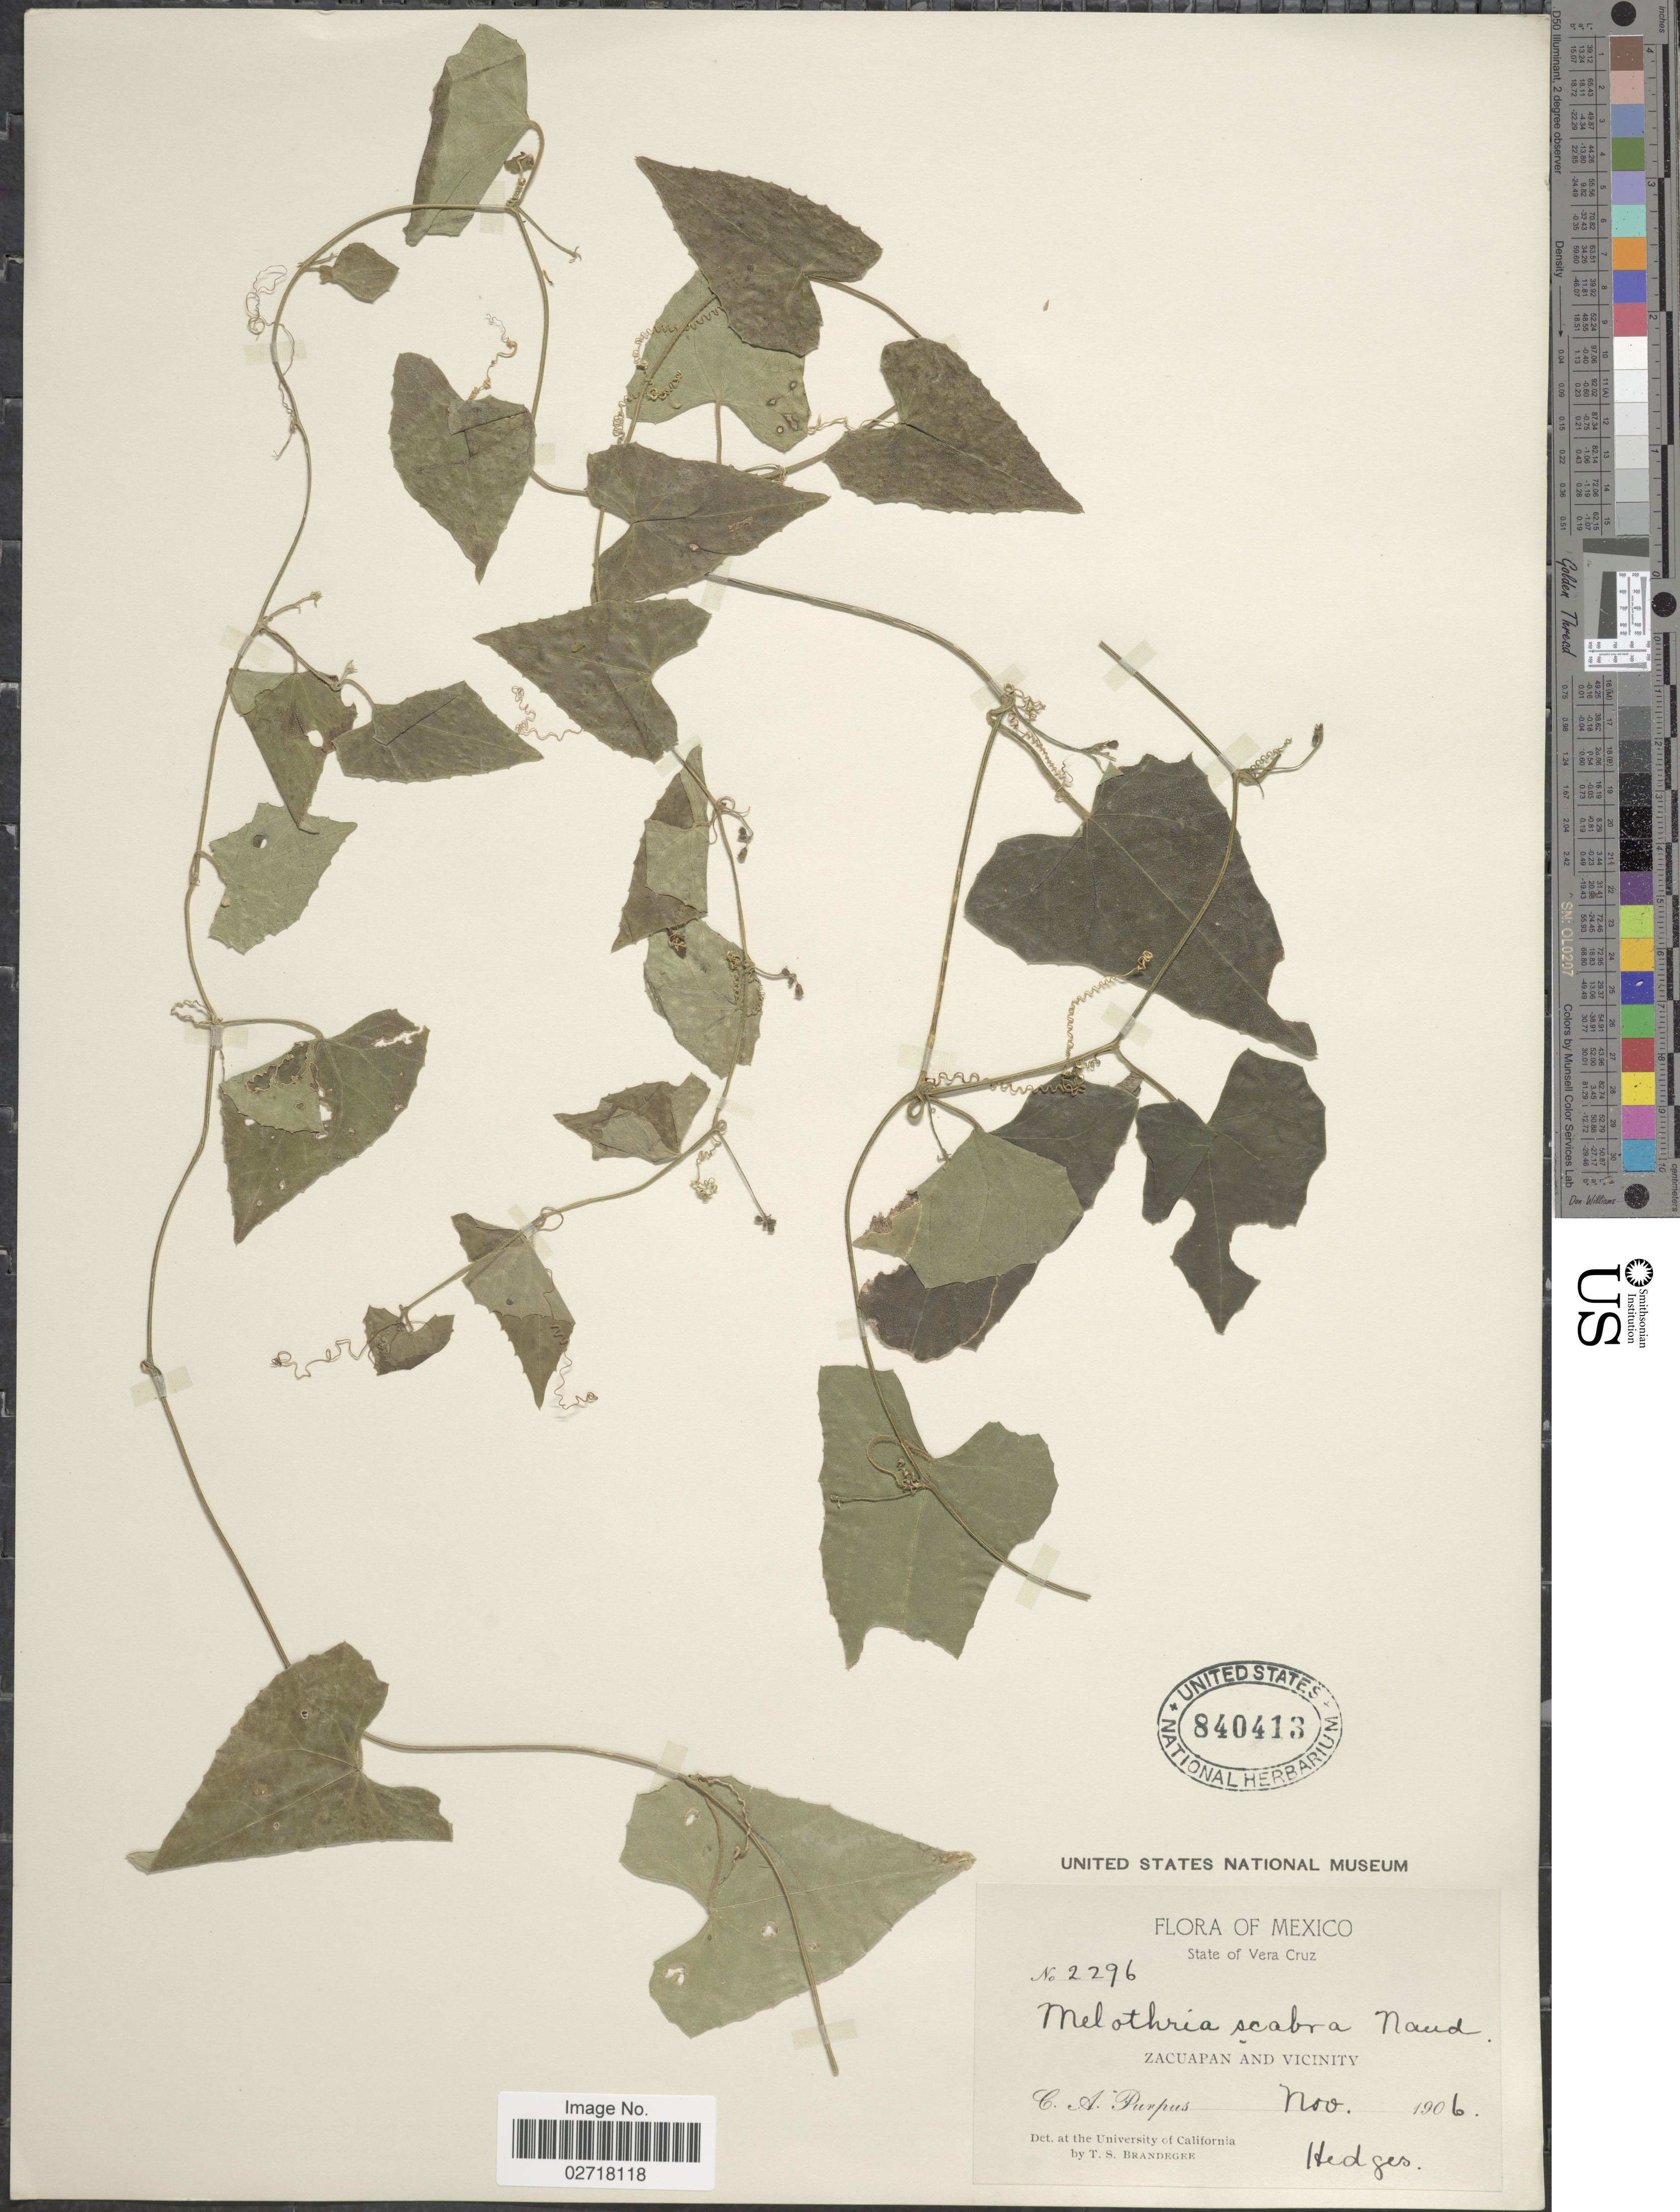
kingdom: Plantae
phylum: Tracheophyta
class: Magnoliopsida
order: Cucurbitales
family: Cucurbitaceae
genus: Melothria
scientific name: Melothria scabra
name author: Naudin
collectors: C. A. Purpus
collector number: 2296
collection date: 1906-11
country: Mexico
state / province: Veracruz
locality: Zacuapan and Vicinity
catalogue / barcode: US 840413